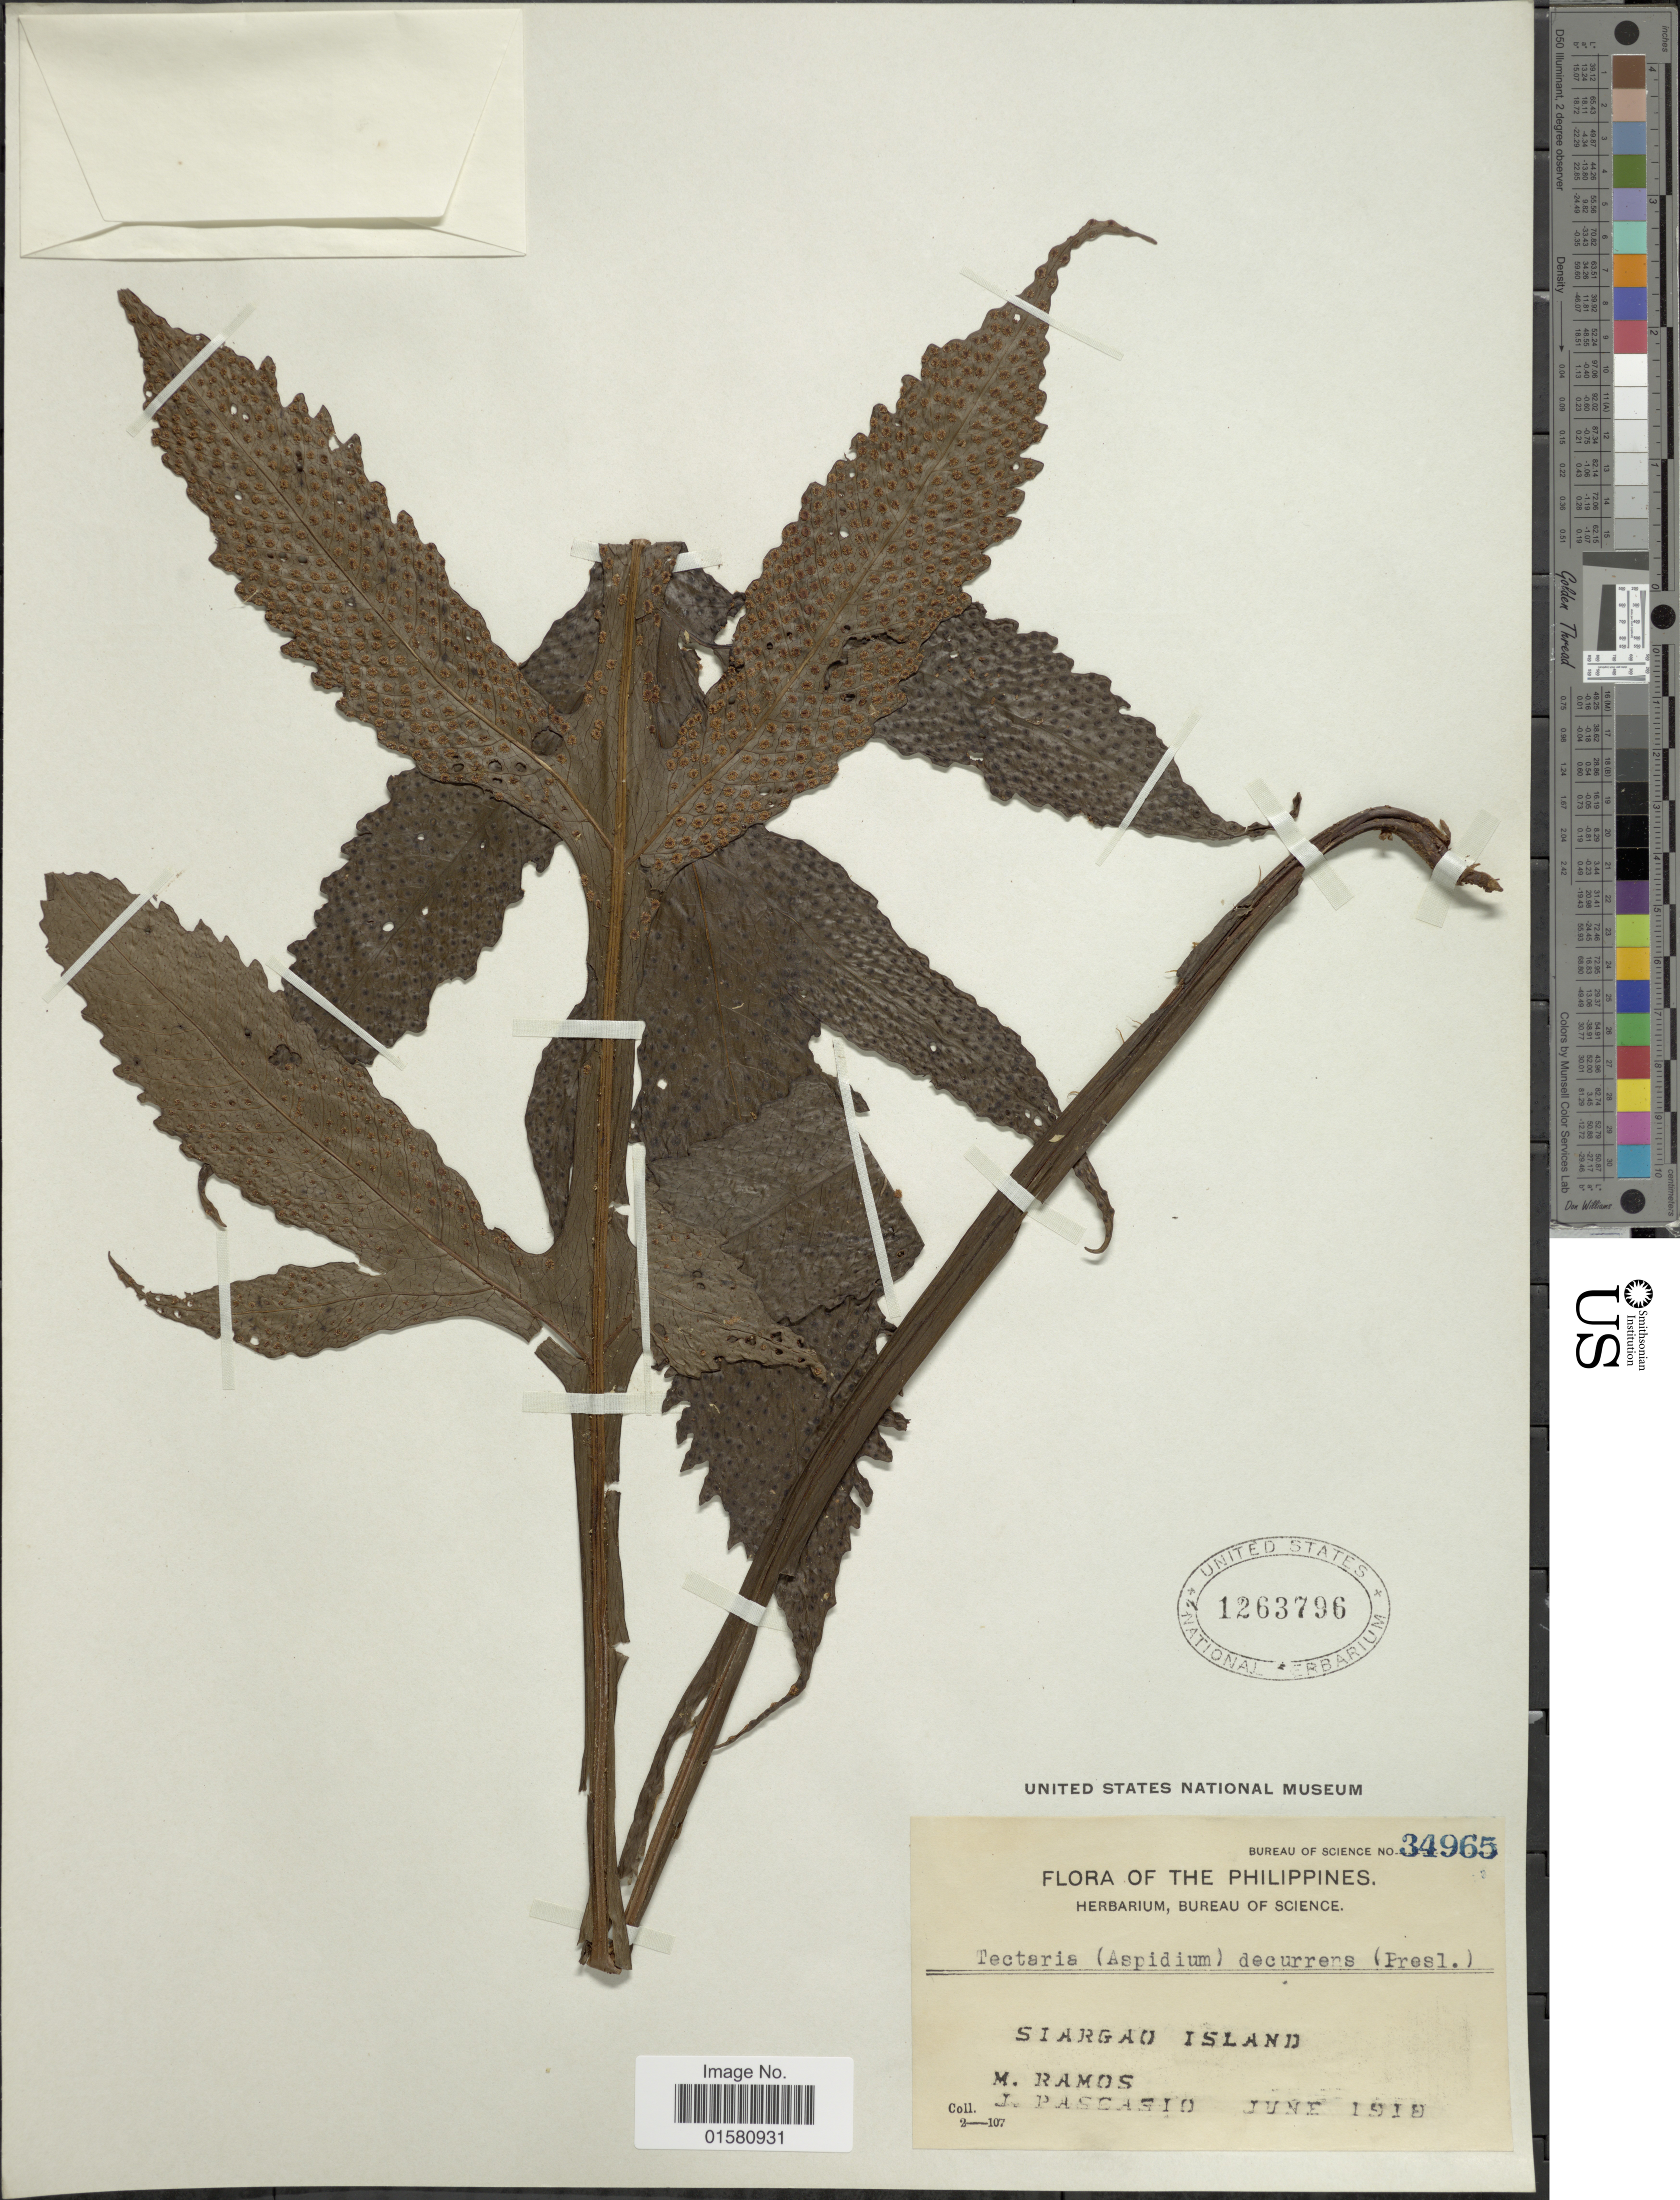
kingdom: Plantae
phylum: Tracheophyta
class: Polypodiopsida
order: Polypodiales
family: Tectariaceae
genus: Tectaria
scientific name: Tectaria decurrens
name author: (Presel.) Copel. in Elmer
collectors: M. Ramos & J. Pascasio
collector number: Bureau of Science 34965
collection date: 1910-06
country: Philippines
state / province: Caraga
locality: Siargao Island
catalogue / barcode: US 1263796